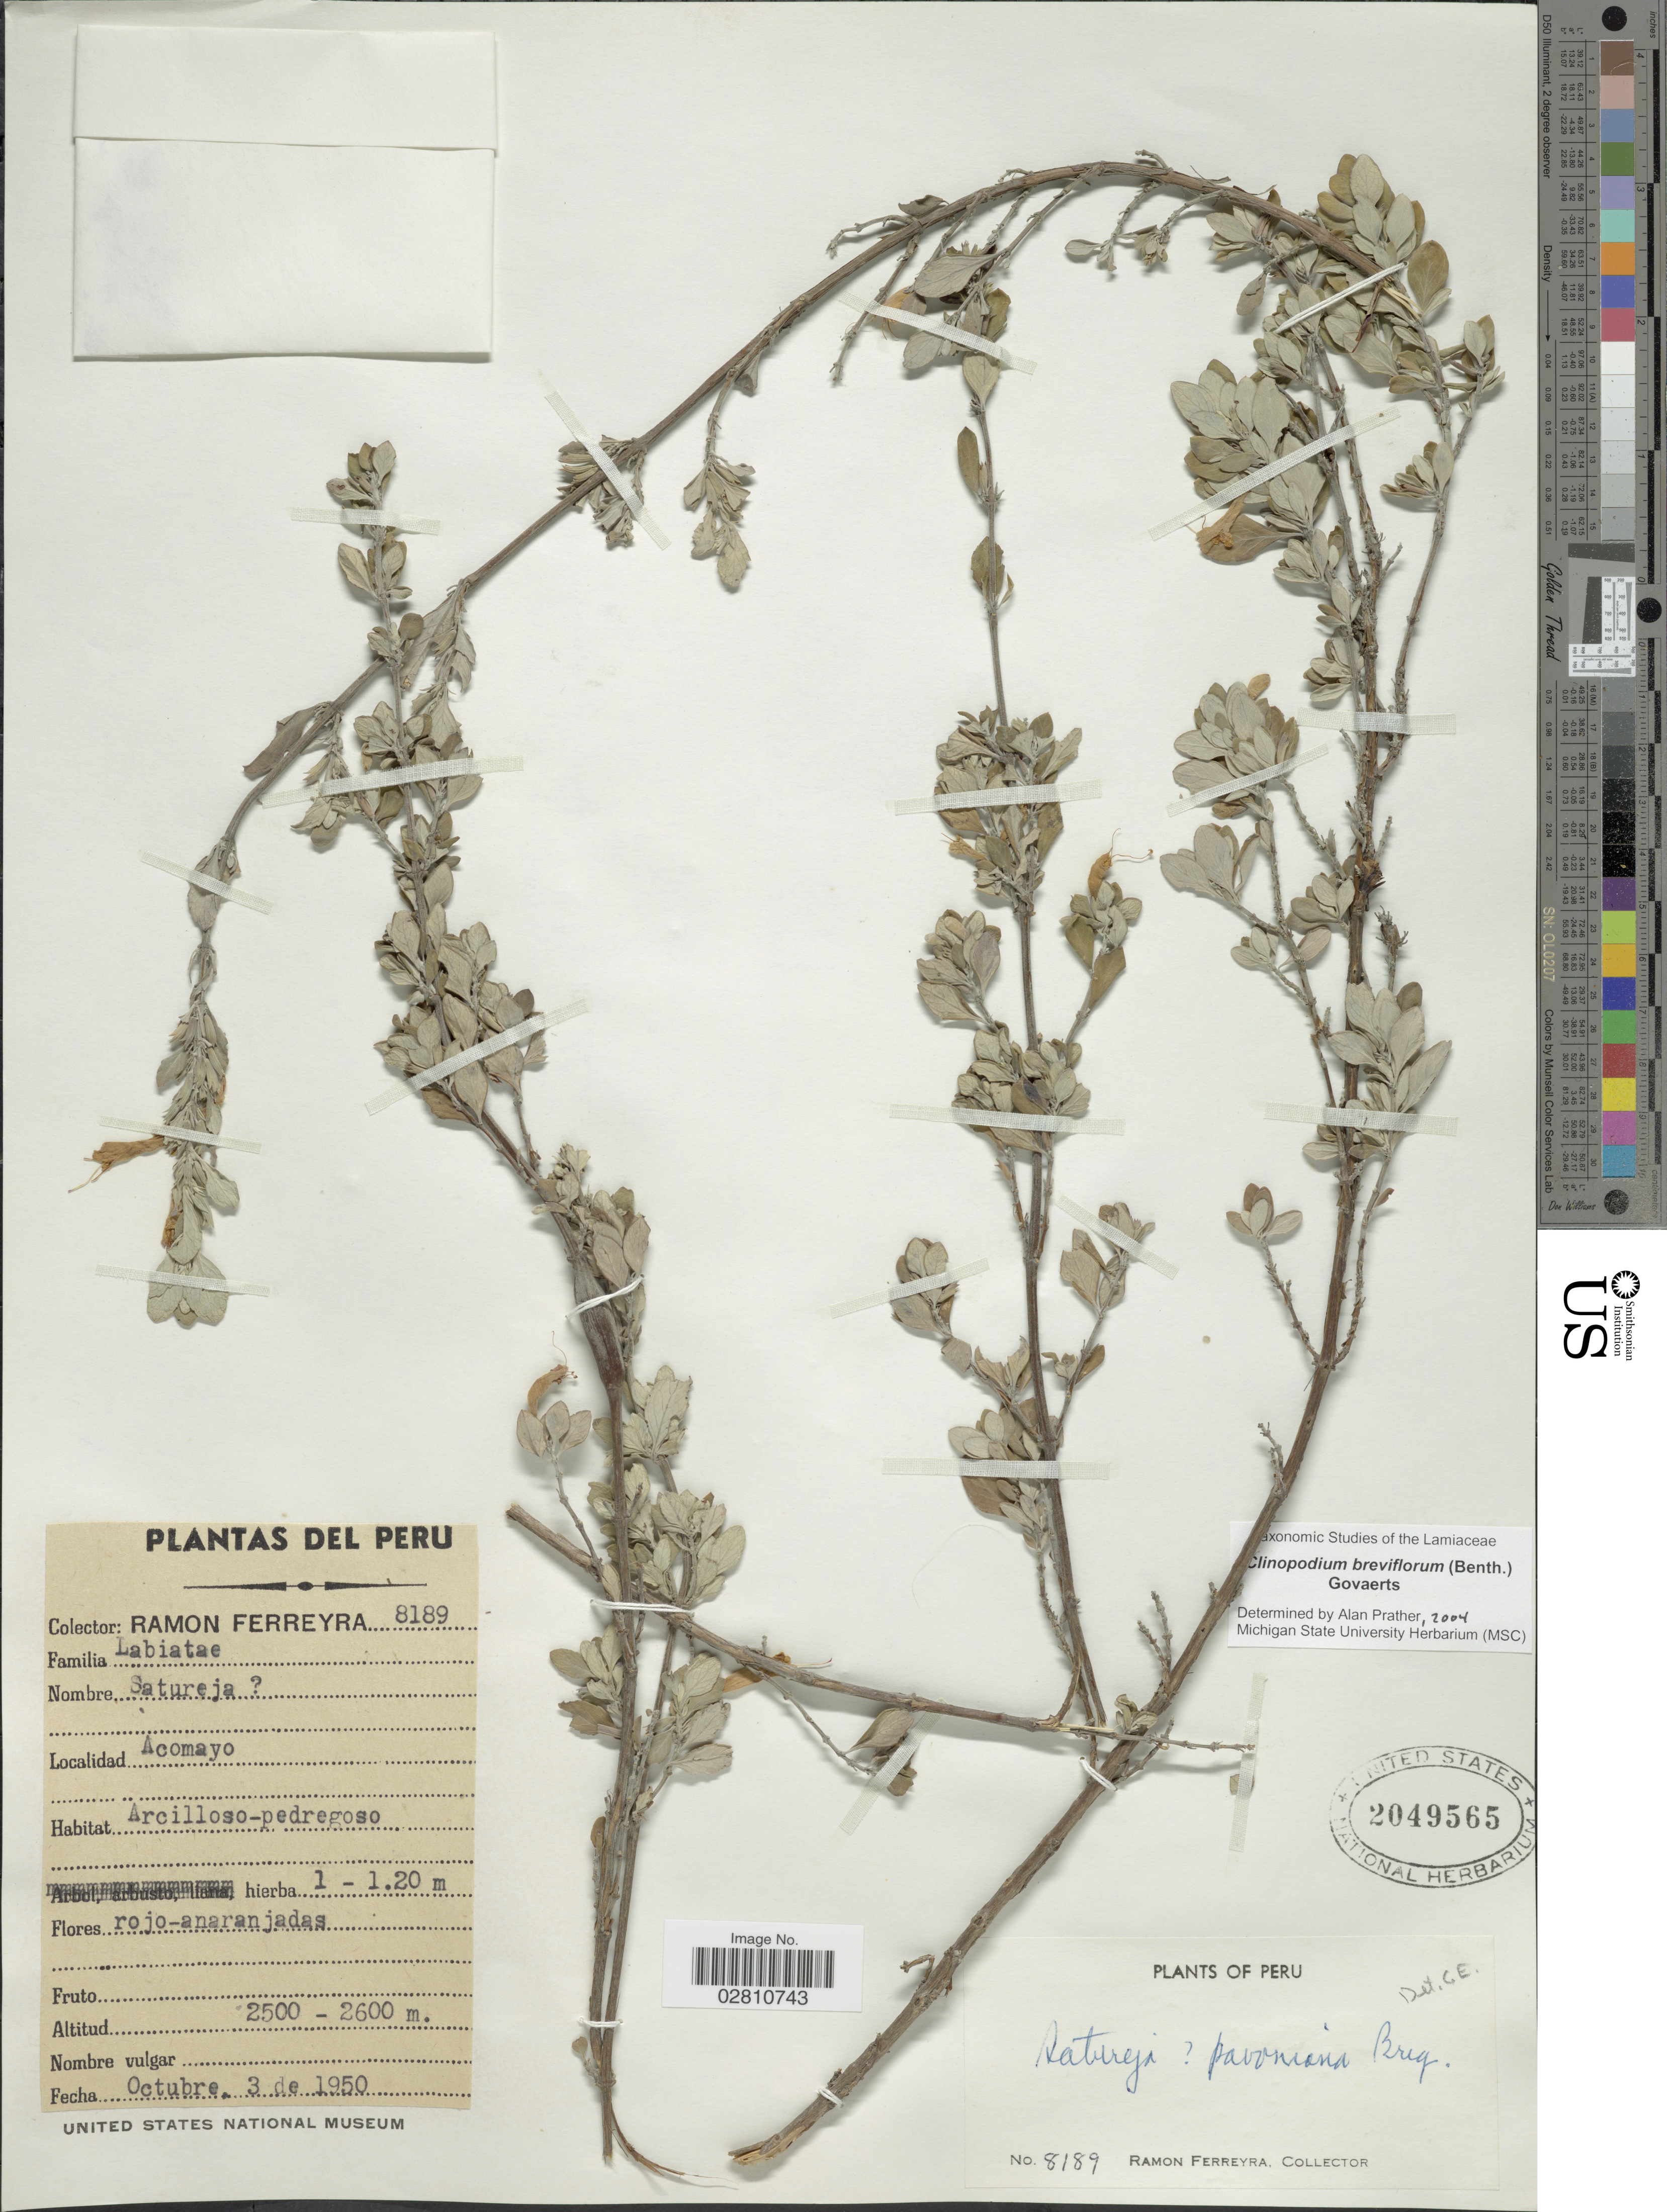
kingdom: Plantae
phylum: Tracheophyta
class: Magnoliopsida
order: Lamiales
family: Lamiaceae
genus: Clinopodium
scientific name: Clinopodium breviflorum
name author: (Benth.) Govaerts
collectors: R. A. Ferreyra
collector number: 8189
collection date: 1950-10-03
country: Peru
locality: Acomayo.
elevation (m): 2500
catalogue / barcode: US 2049565